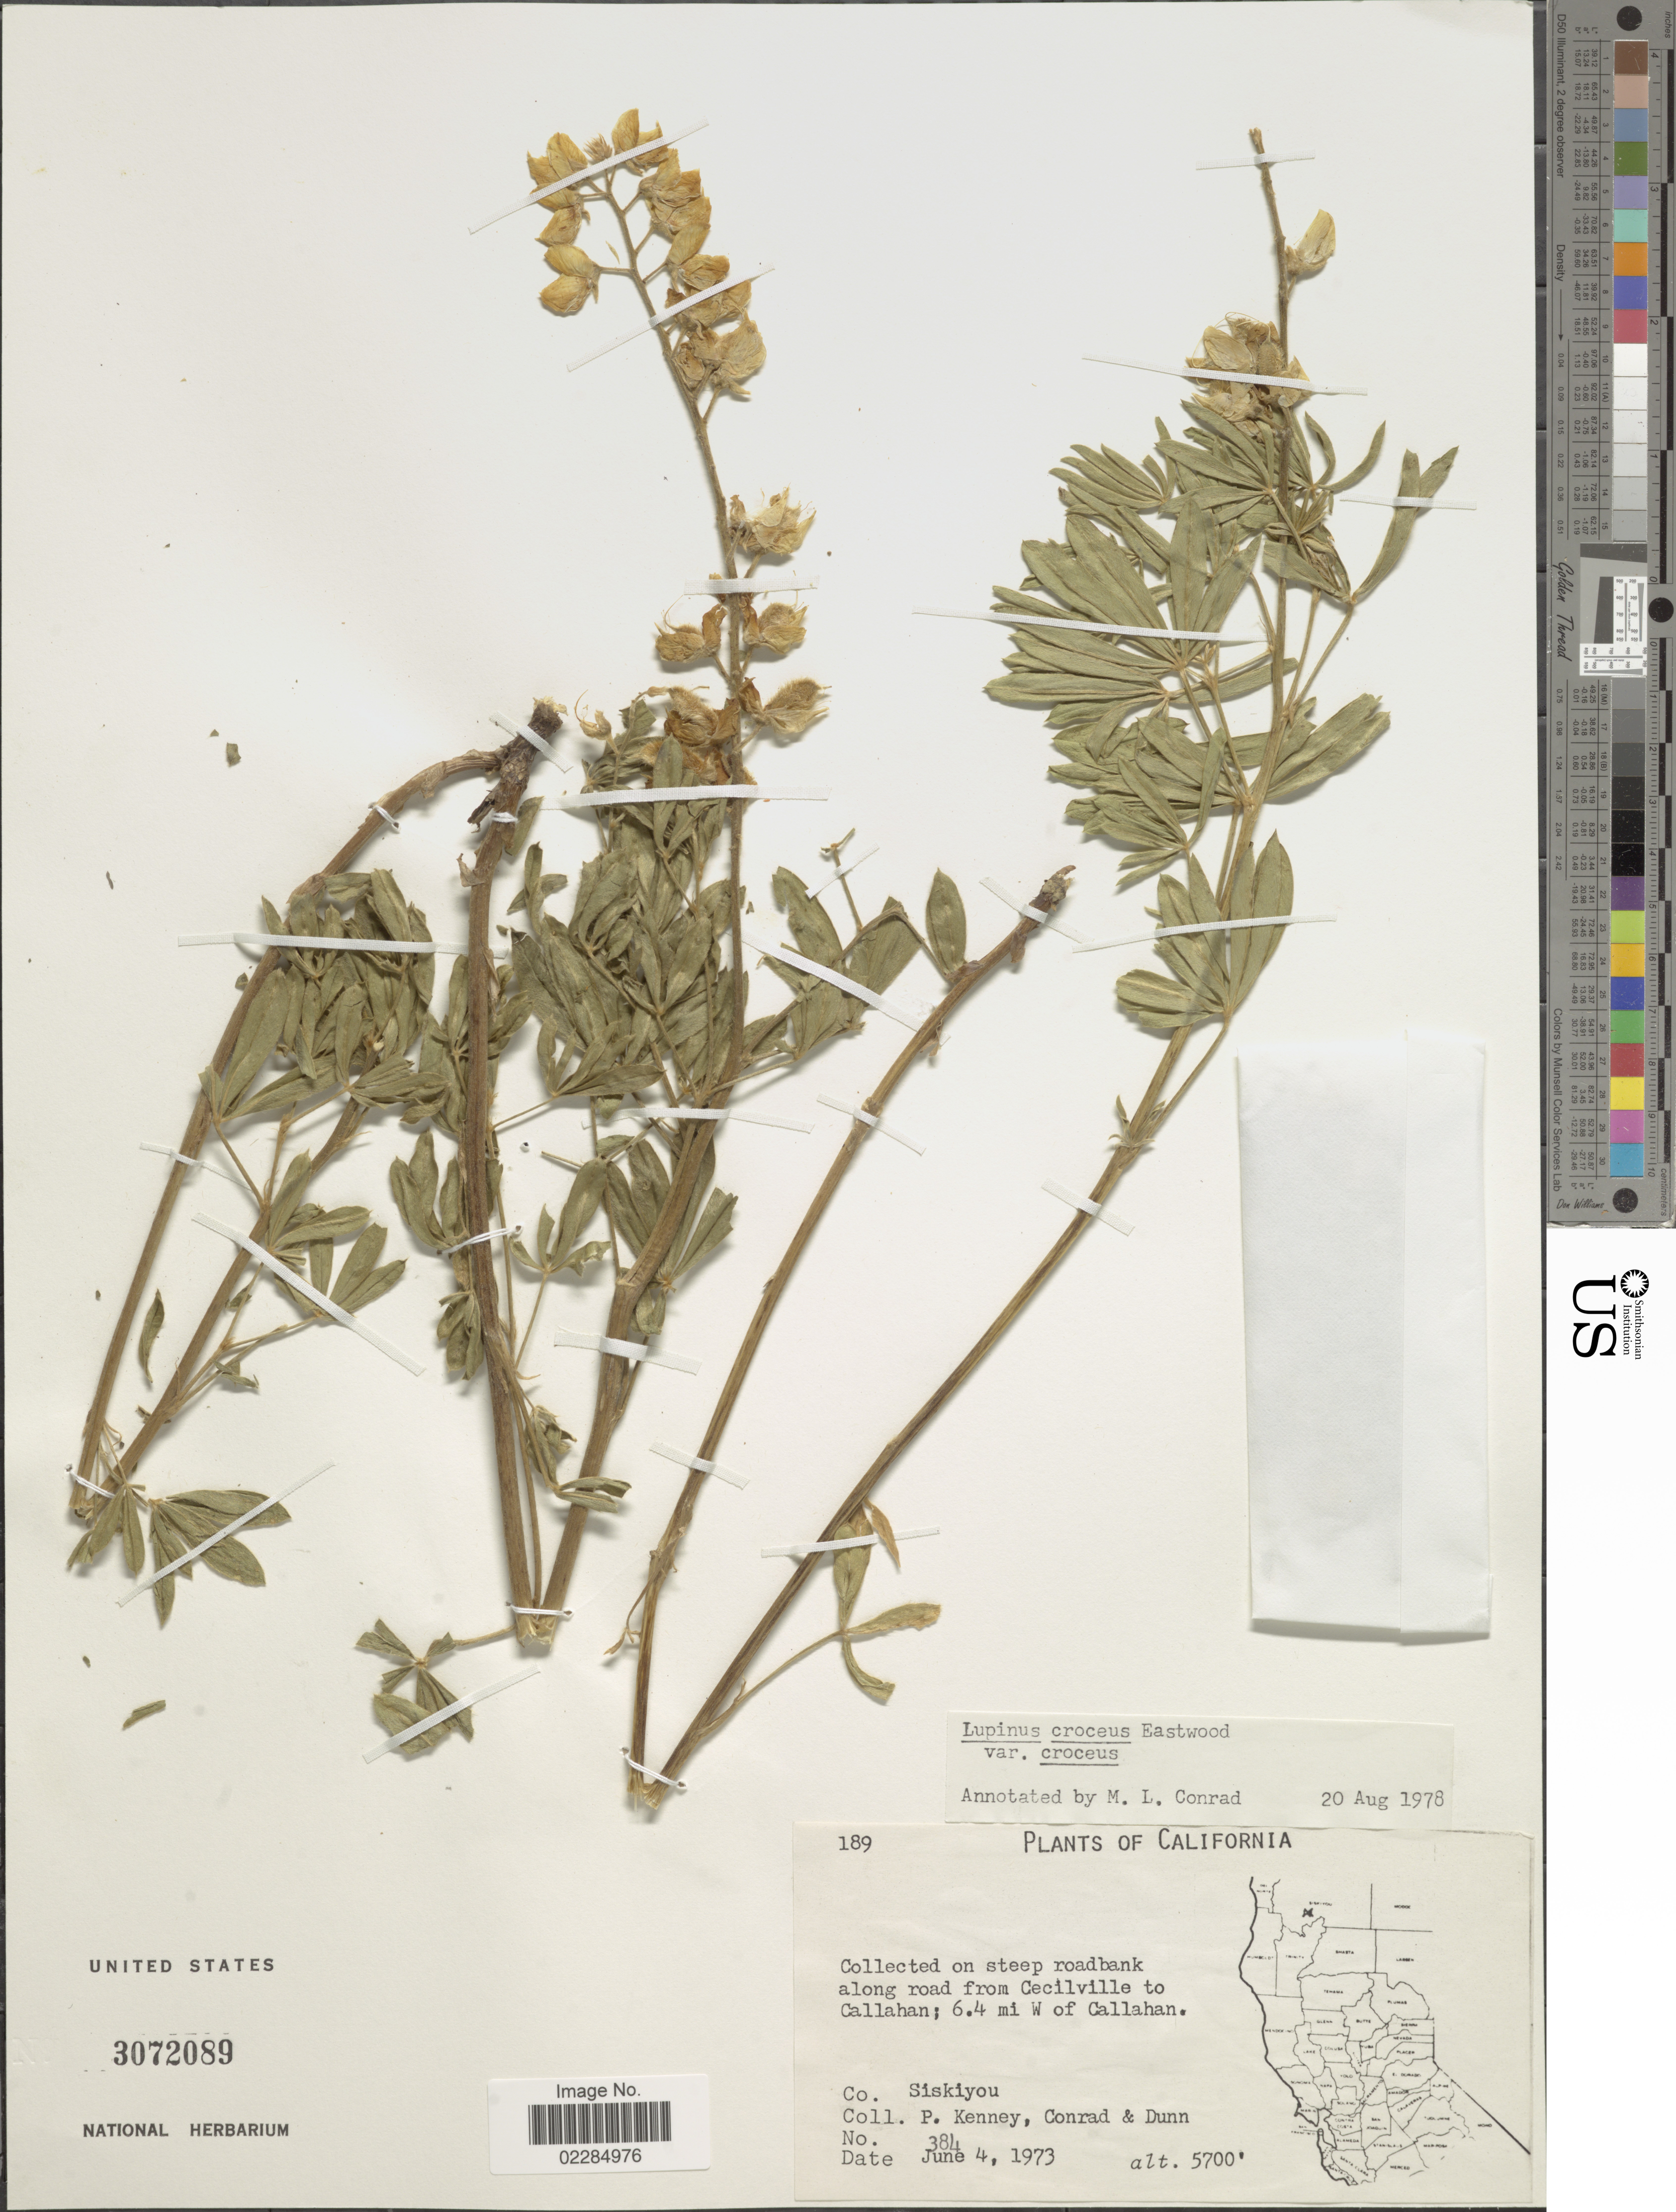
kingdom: Plantae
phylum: Tracheophyta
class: Magnoliopsida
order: Fabales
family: Fabaceae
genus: Lupinus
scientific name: Lupinus croceus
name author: Eastw.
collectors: P. Kenney, Conrad & Dunn, --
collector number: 384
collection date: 1973-06-04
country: United States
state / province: California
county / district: Siskiyou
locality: Steep roadbank along road from Cecilville to Callahan; 6.4 mi W of Callahan. Co. Siskiyou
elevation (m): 1737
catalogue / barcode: US 3072089